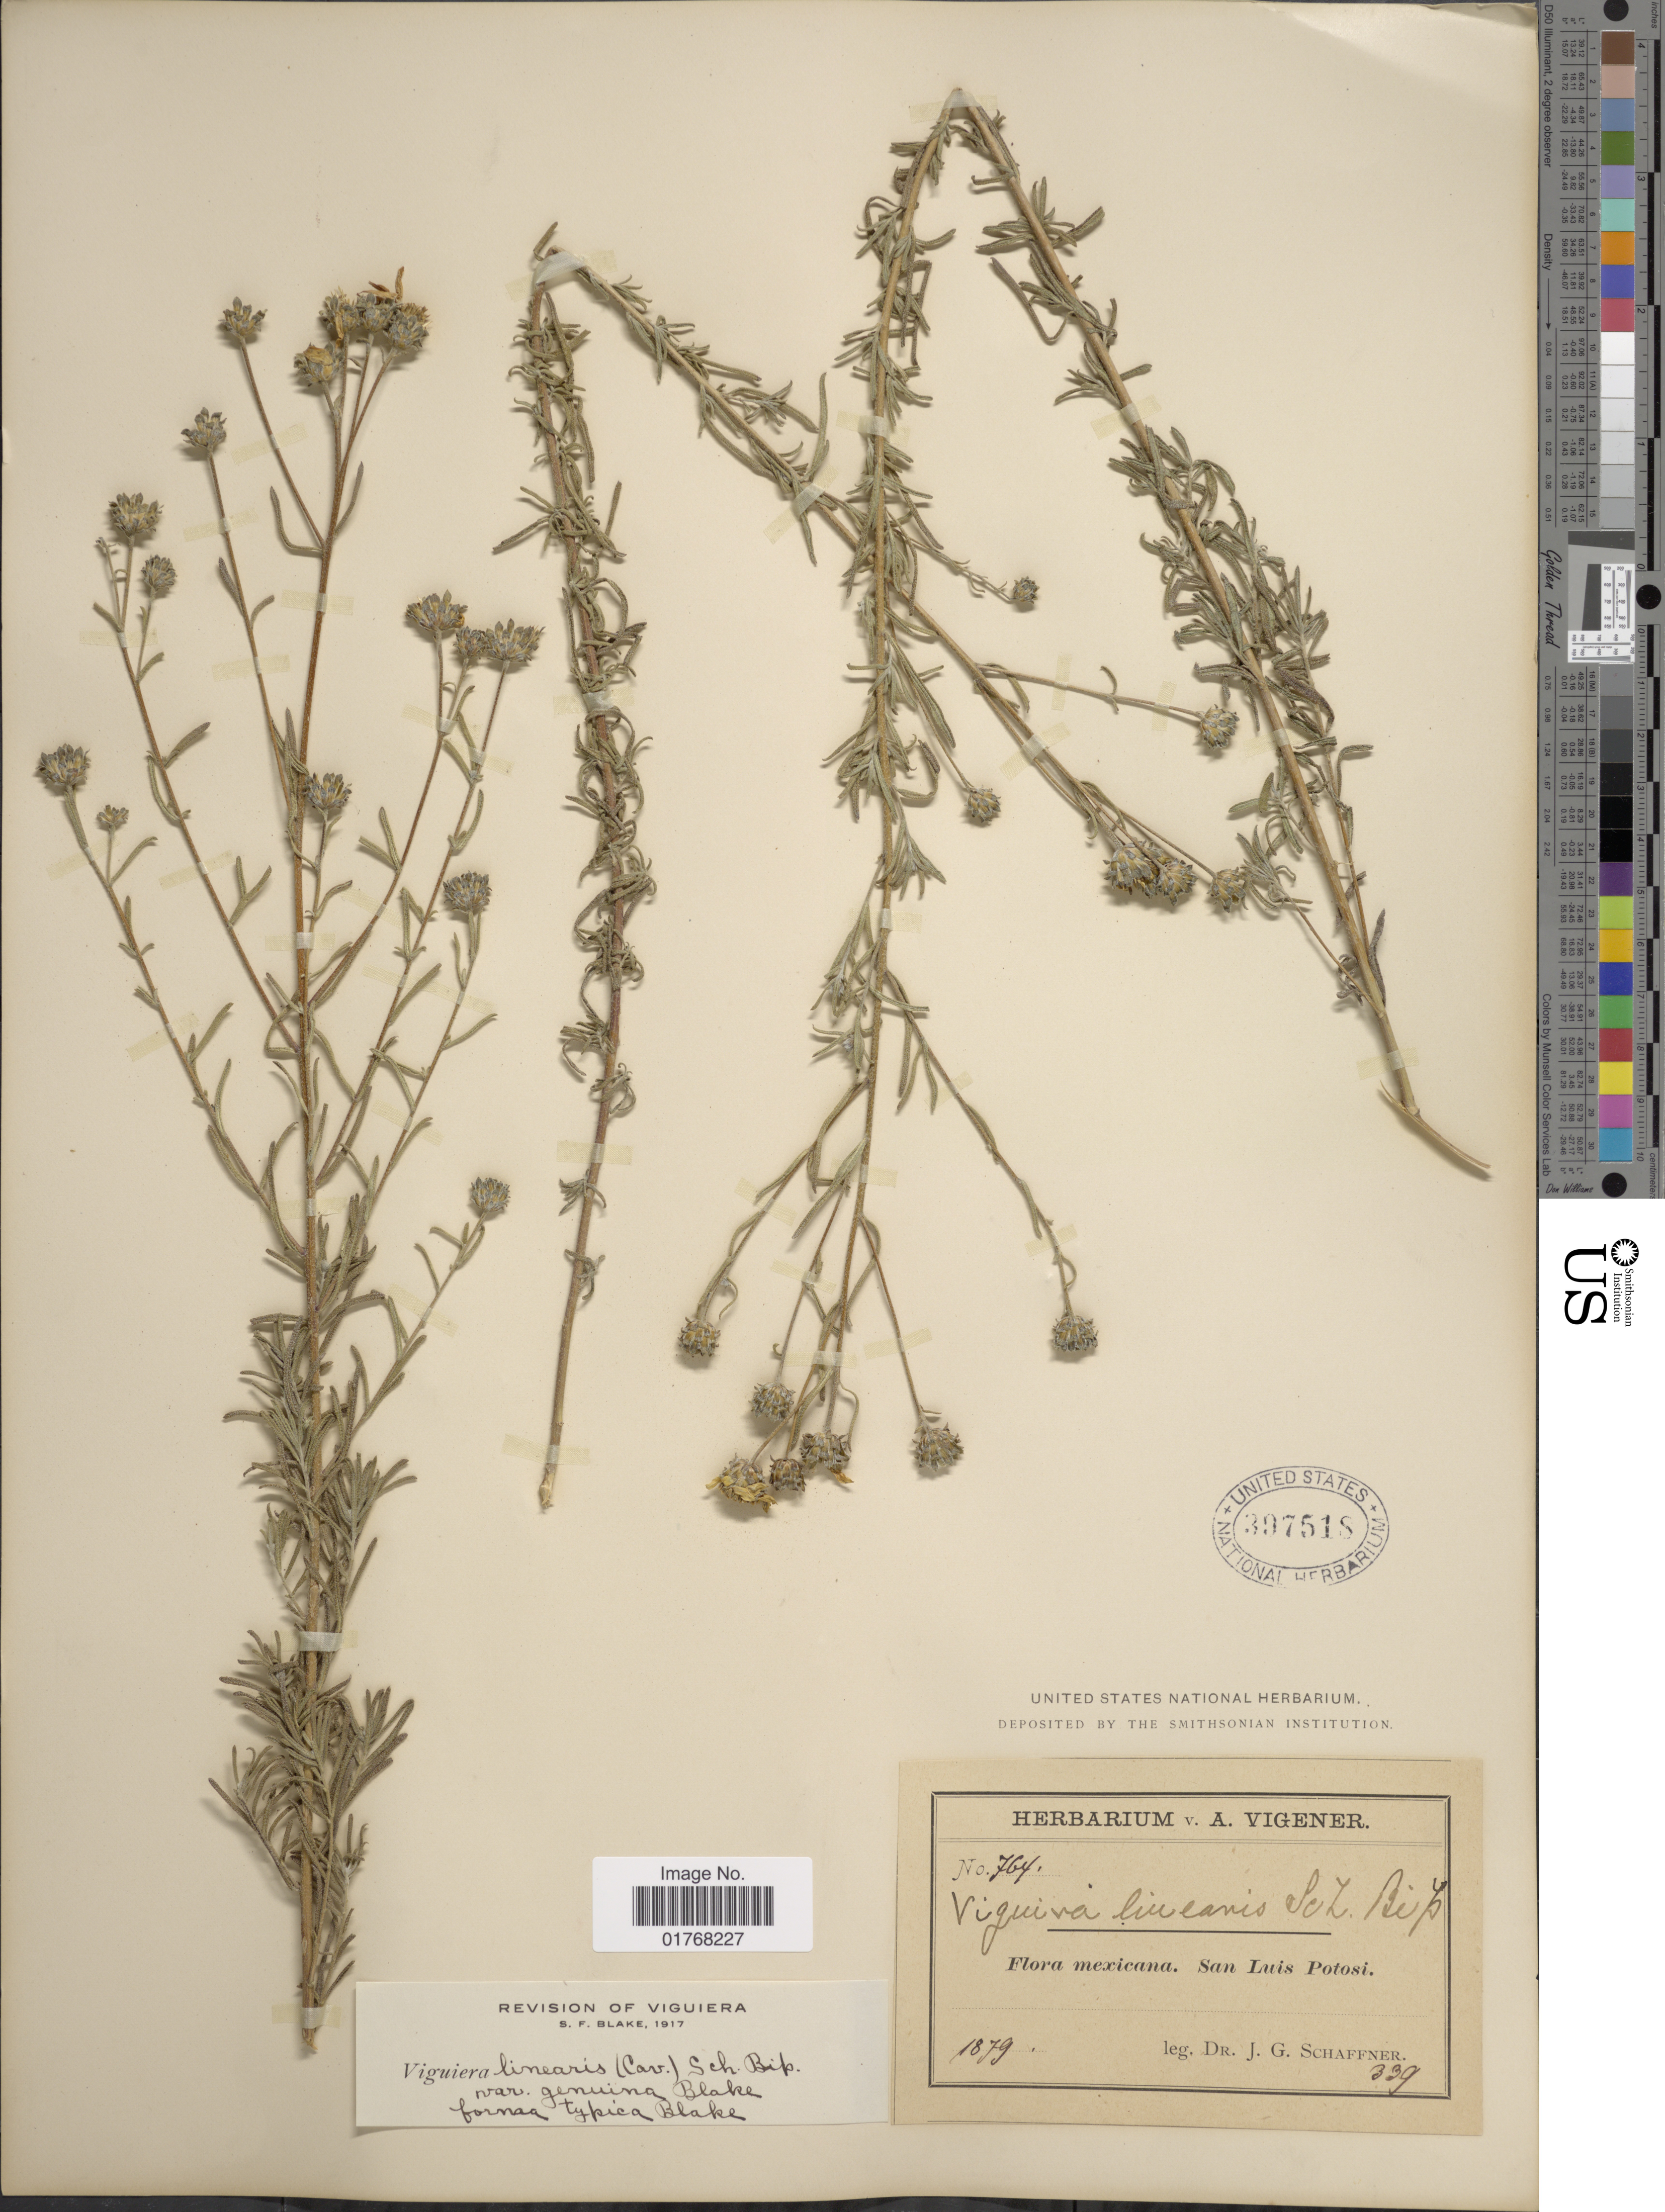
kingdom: Plantae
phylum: Tracheophyta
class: Magnoliopsida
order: Asterales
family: Asteraceae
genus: Viguiera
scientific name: Viguiera linearis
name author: (Cav.) Sch. Bip. & Hemsl.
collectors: J. G. Schaffner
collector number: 764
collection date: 1879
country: Mexico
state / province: San Luis Potosí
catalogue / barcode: US 397518